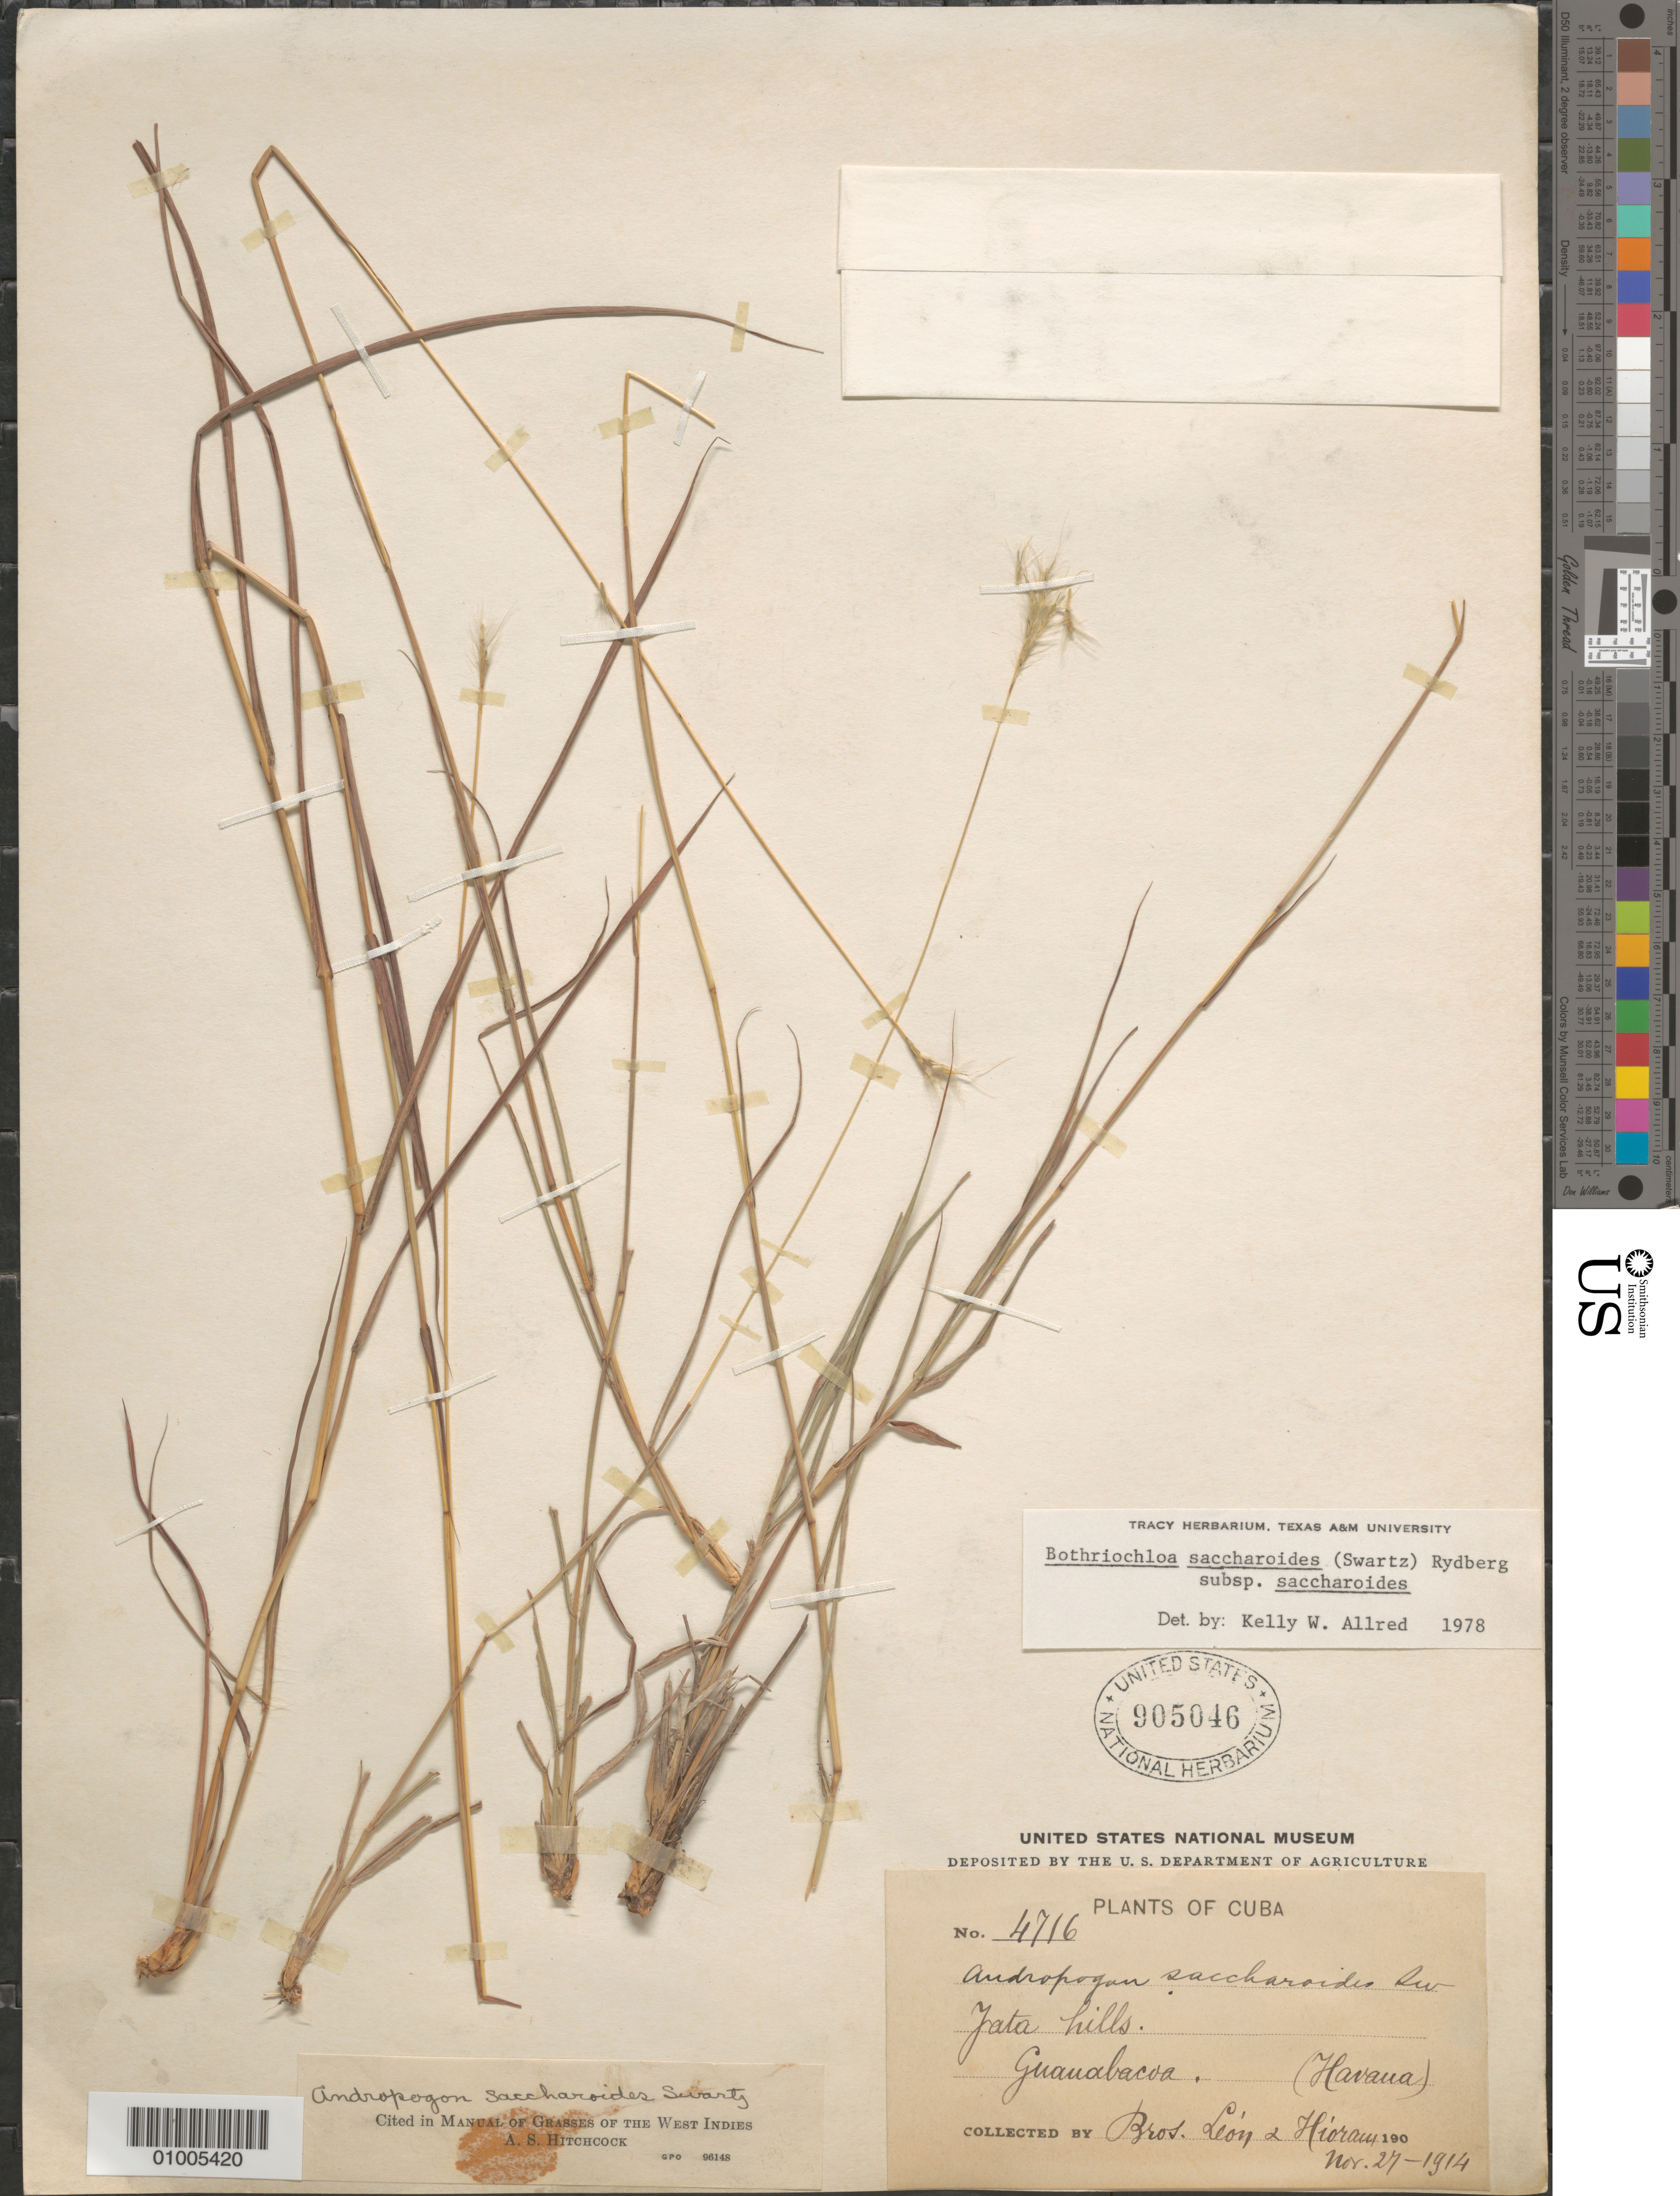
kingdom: Plantae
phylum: Tracheophyta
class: Liliopsida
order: Poales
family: Poaceae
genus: Bothriochloa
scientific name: Bothriochloa saccharoides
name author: (Sw.) Rydb.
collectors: Bro. León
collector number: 4716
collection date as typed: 27 Nov 1914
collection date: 1914-11-27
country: Cuba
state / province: La Habana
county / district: Municipio Guanabacoa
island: Cuba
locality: Jata hills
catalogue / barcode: US 905046